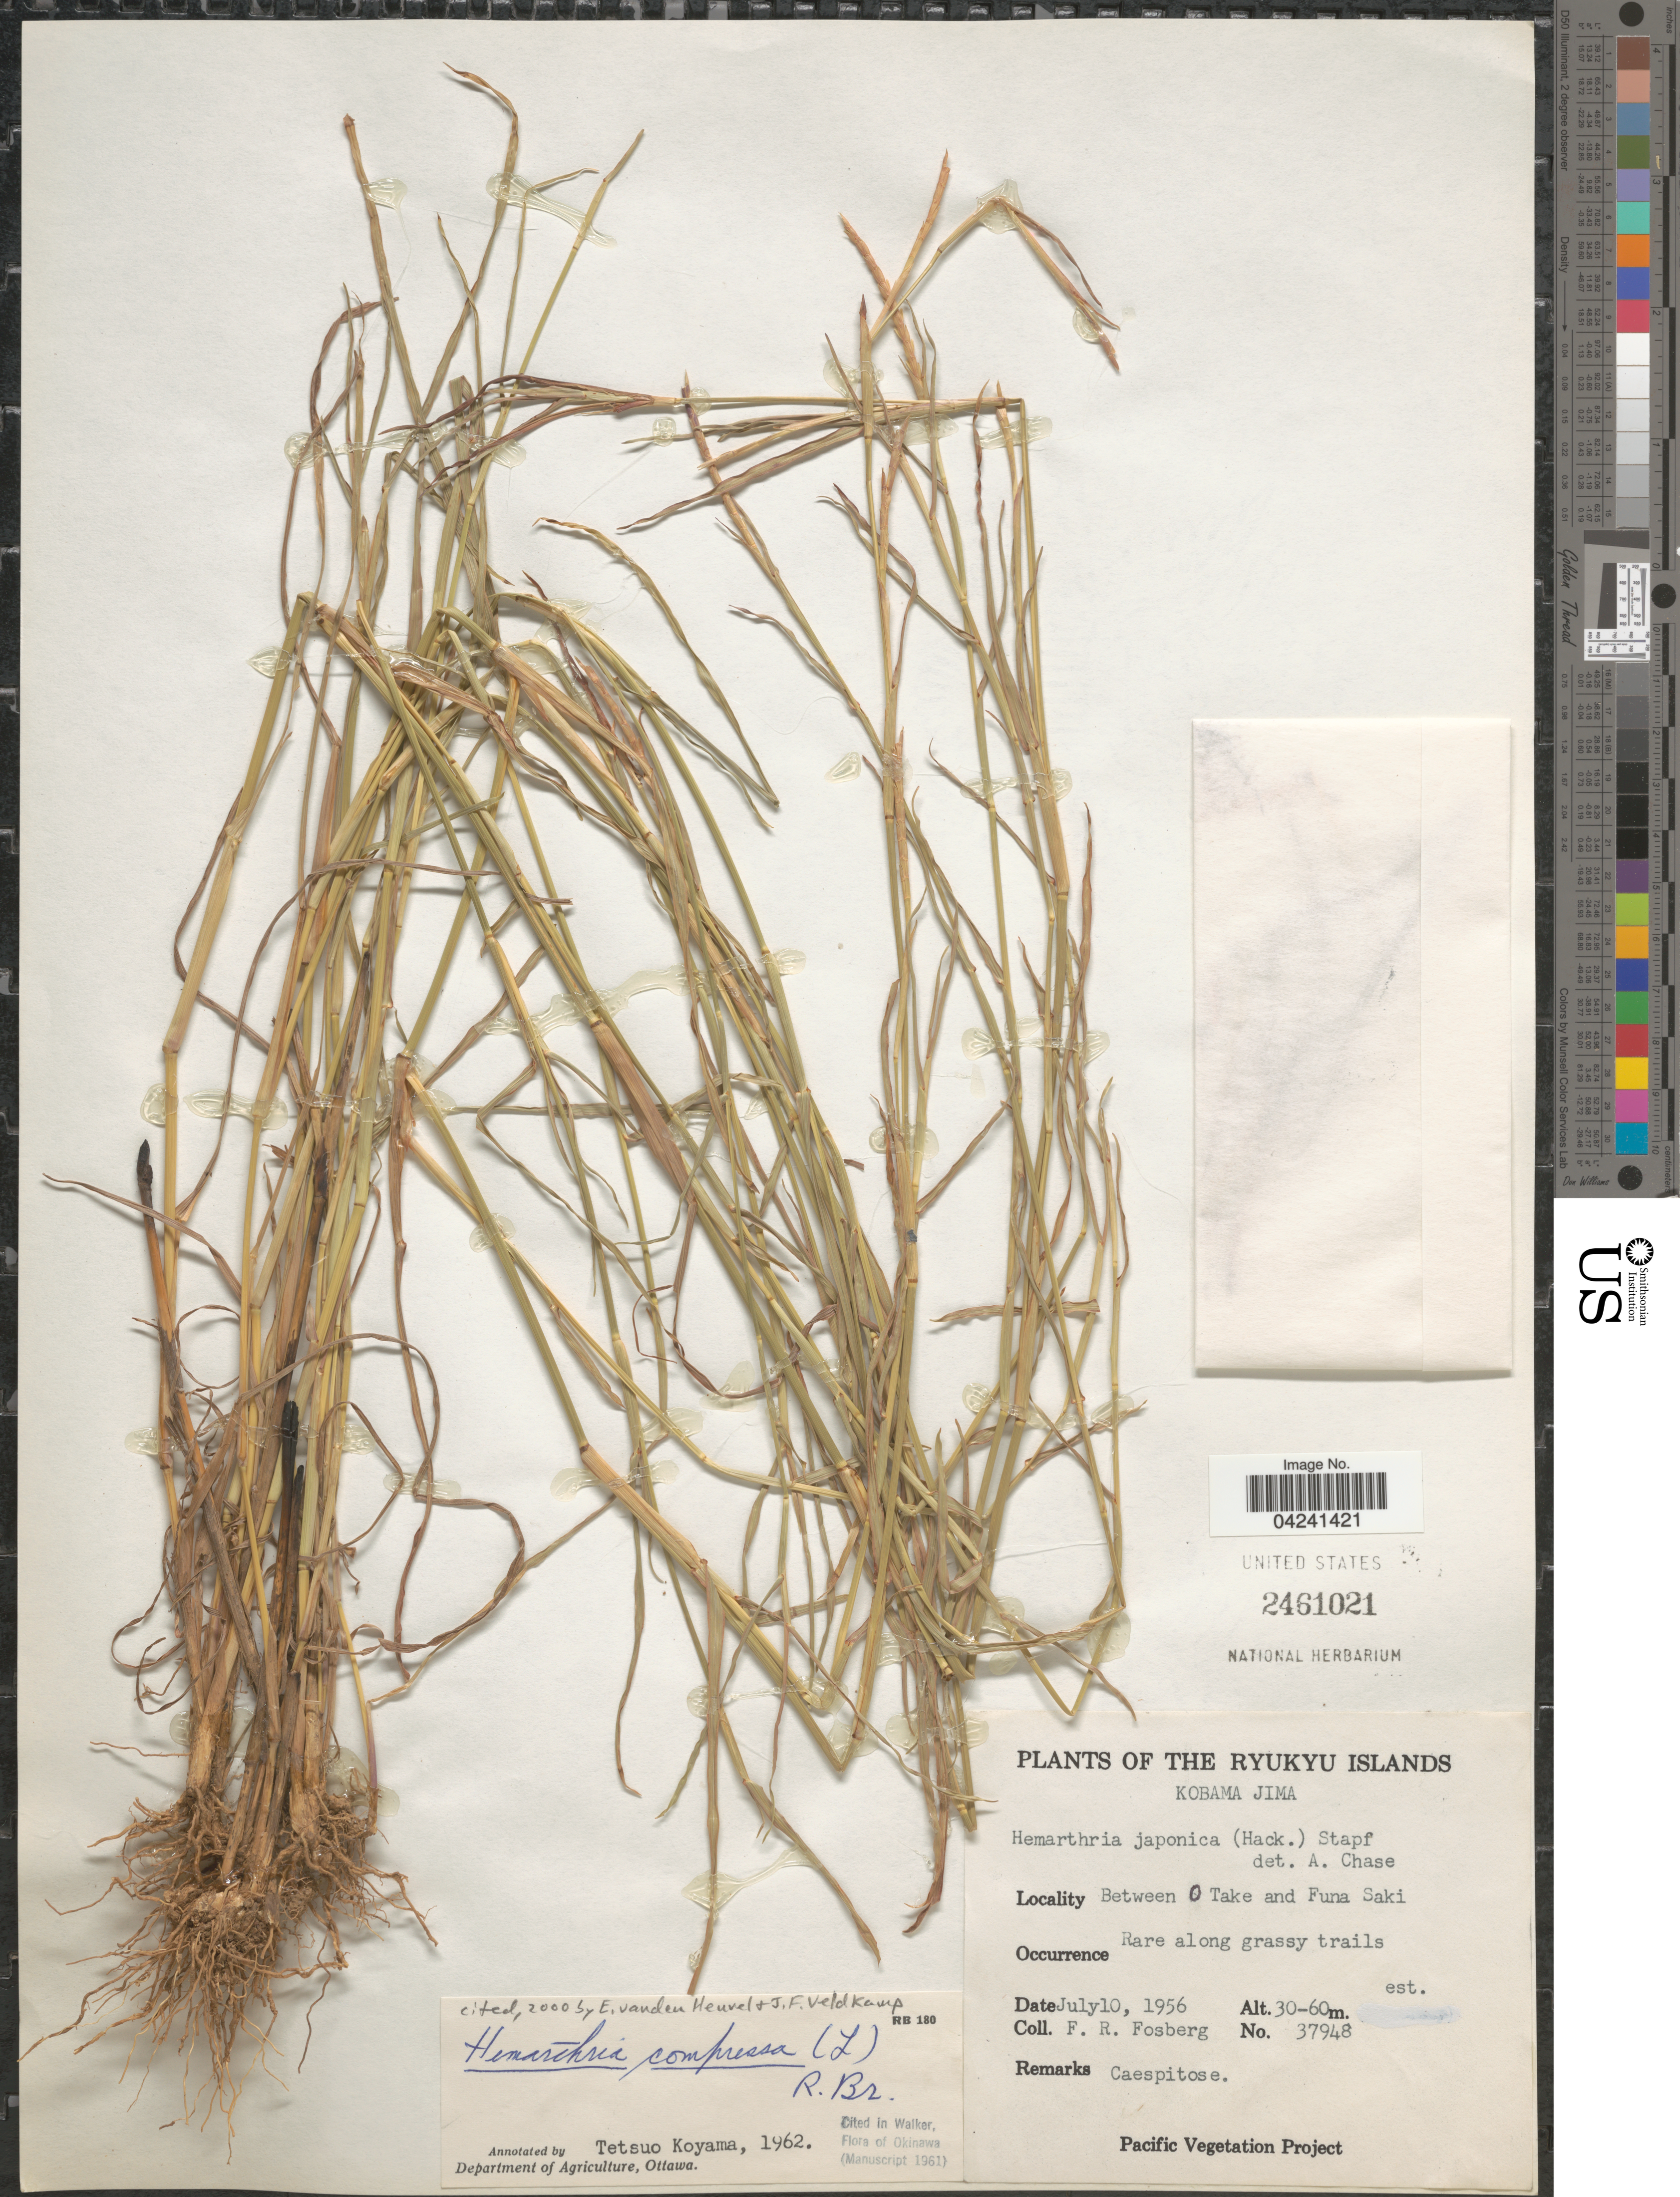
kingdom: Plantae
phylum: Tracheophyta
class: Liliopsida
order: Poales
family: Poaceae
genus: Hemarthria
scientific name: Hemarthria compressa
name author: (L.) R. Br.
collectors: F. R. Fosberg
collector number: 37948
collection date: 1956-07-10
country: Japan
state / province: Okinawa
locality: The Ryukyu Islands. Kobama Jima. Between O Take and Funa Saki.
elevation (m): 30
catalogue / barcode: US 2461021